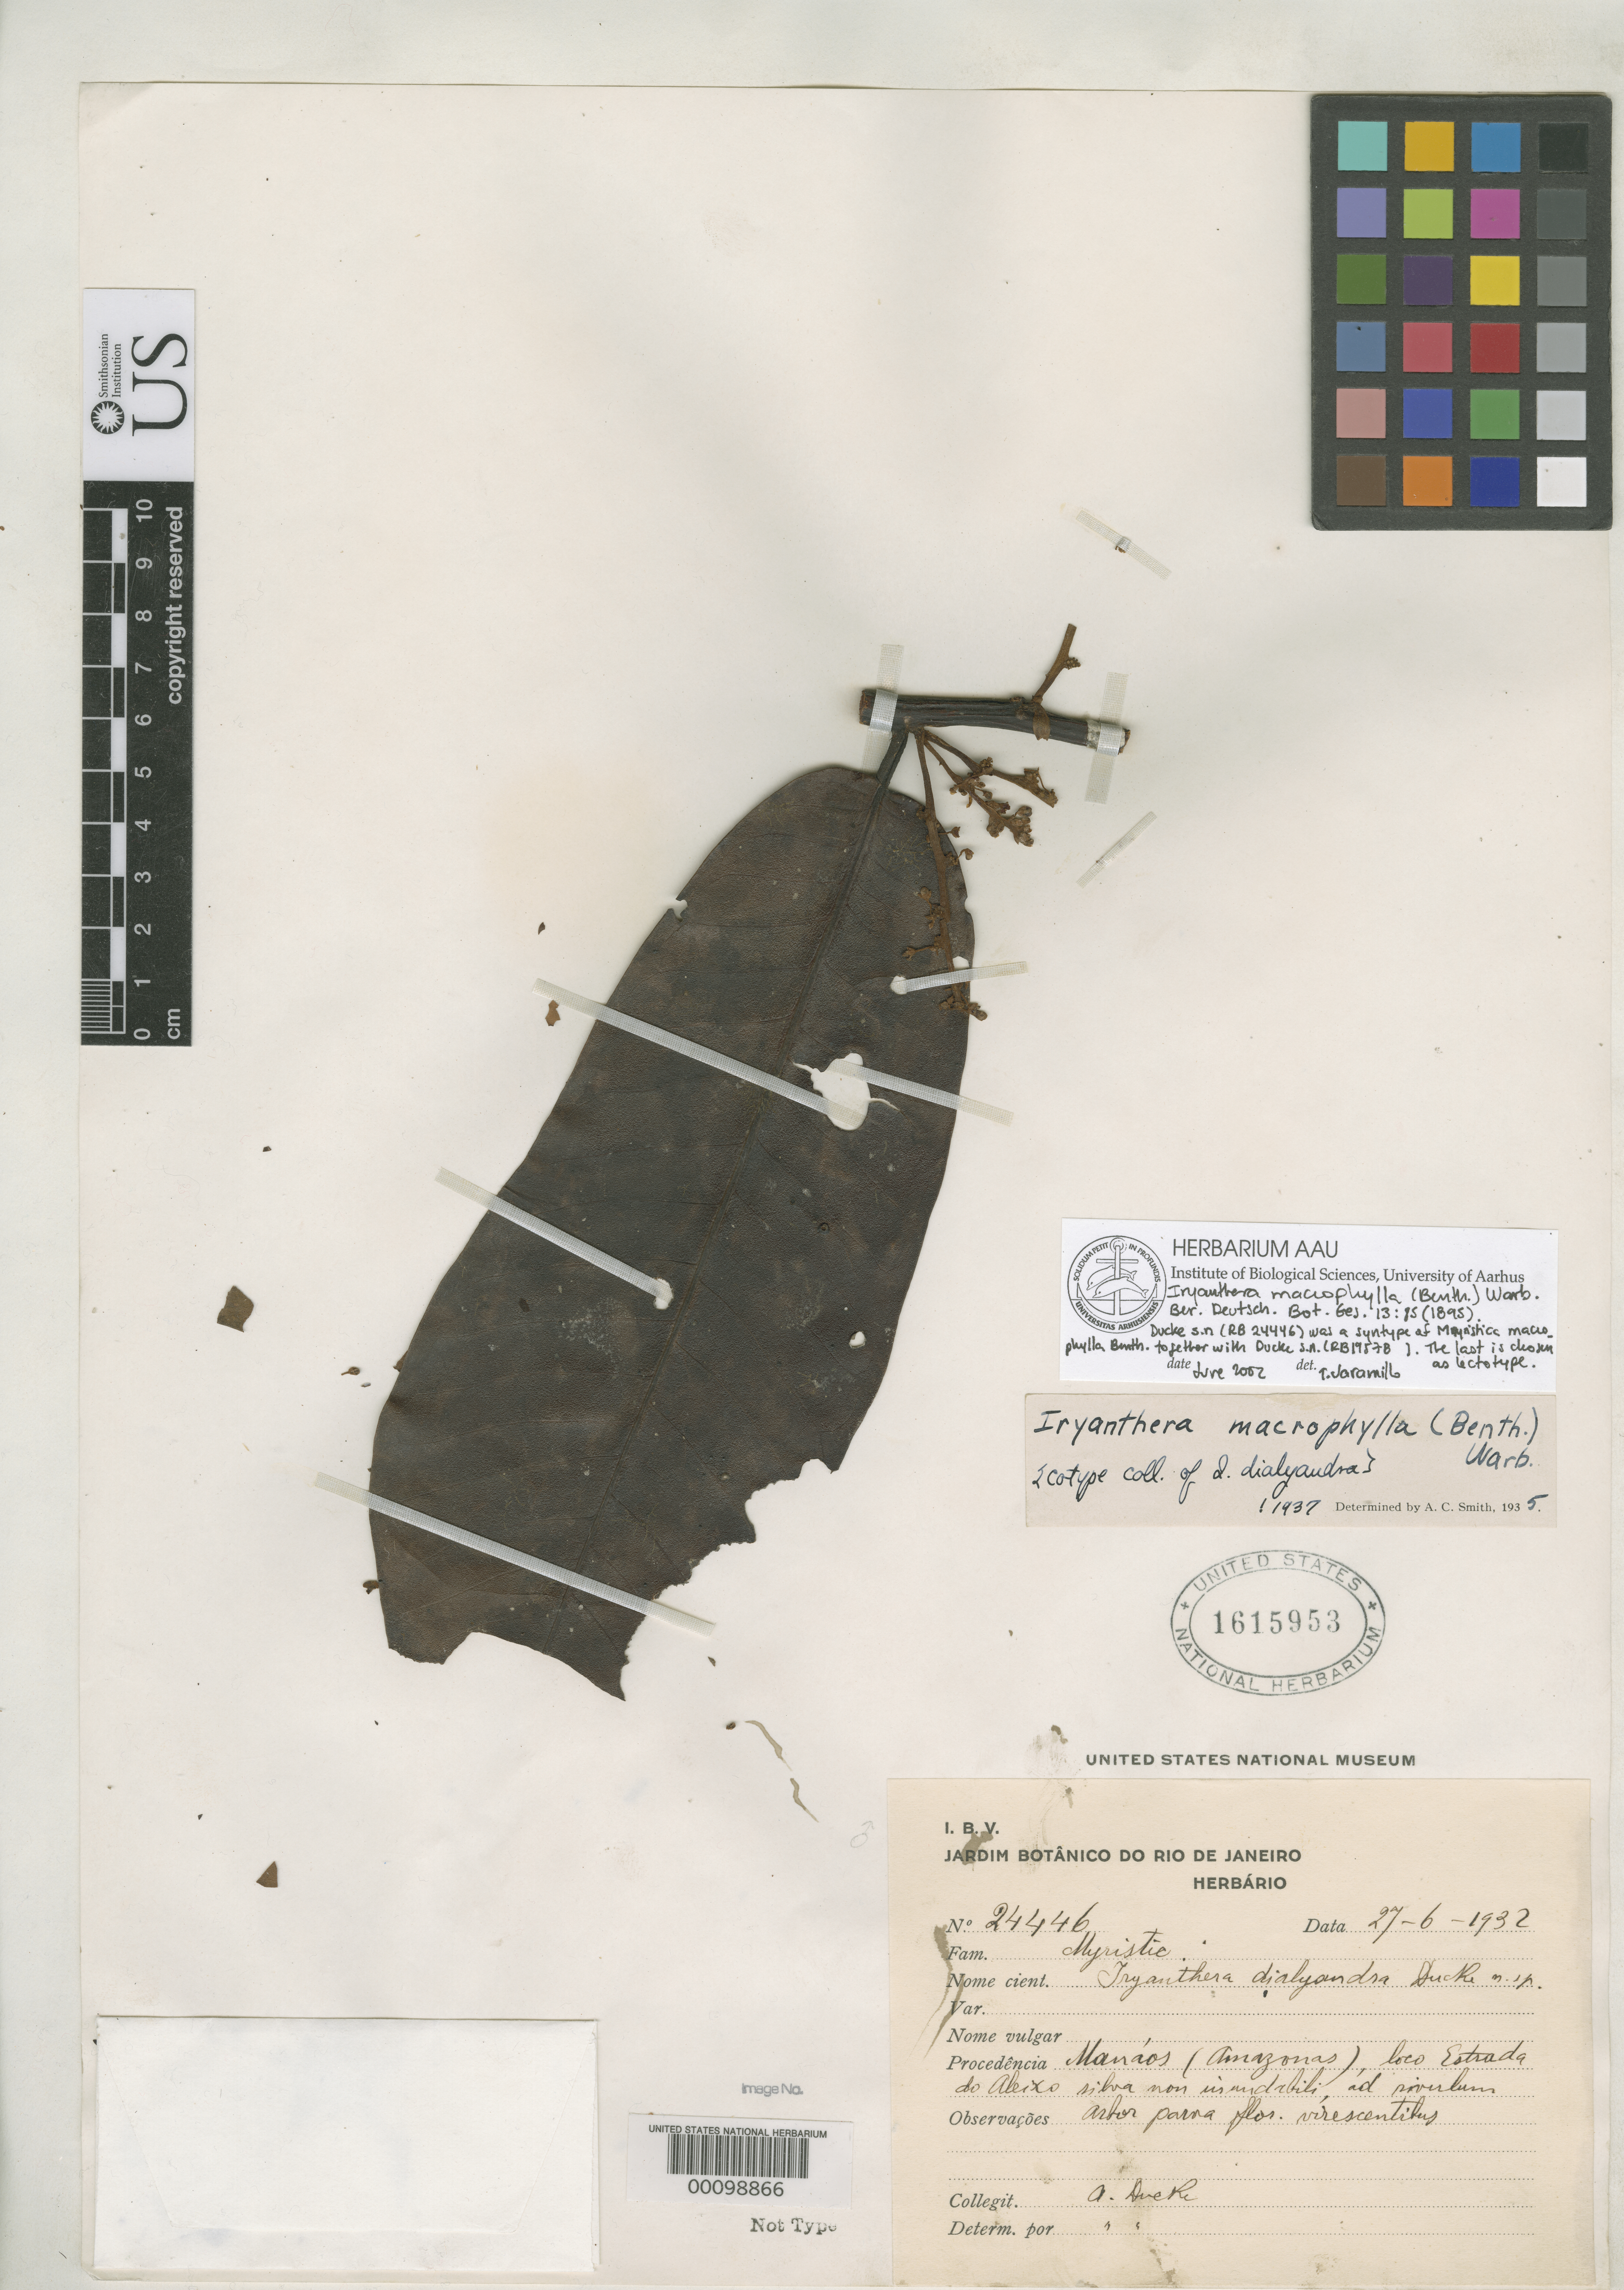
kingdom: Plantae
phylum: Tracheophyta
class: Magnoliopsida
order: Magnoliales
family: Myristicaceae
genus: Iryanthera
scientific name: Iryanthera dialyandra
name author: Ducke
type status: Isosyntype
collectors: A. Ducke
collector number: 24446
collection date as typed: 27 Jun 1932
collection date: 1932-06-27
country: Brazil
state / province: Amazonas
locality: Manaos, estrada do Aleixo.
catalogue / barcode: US 1615953